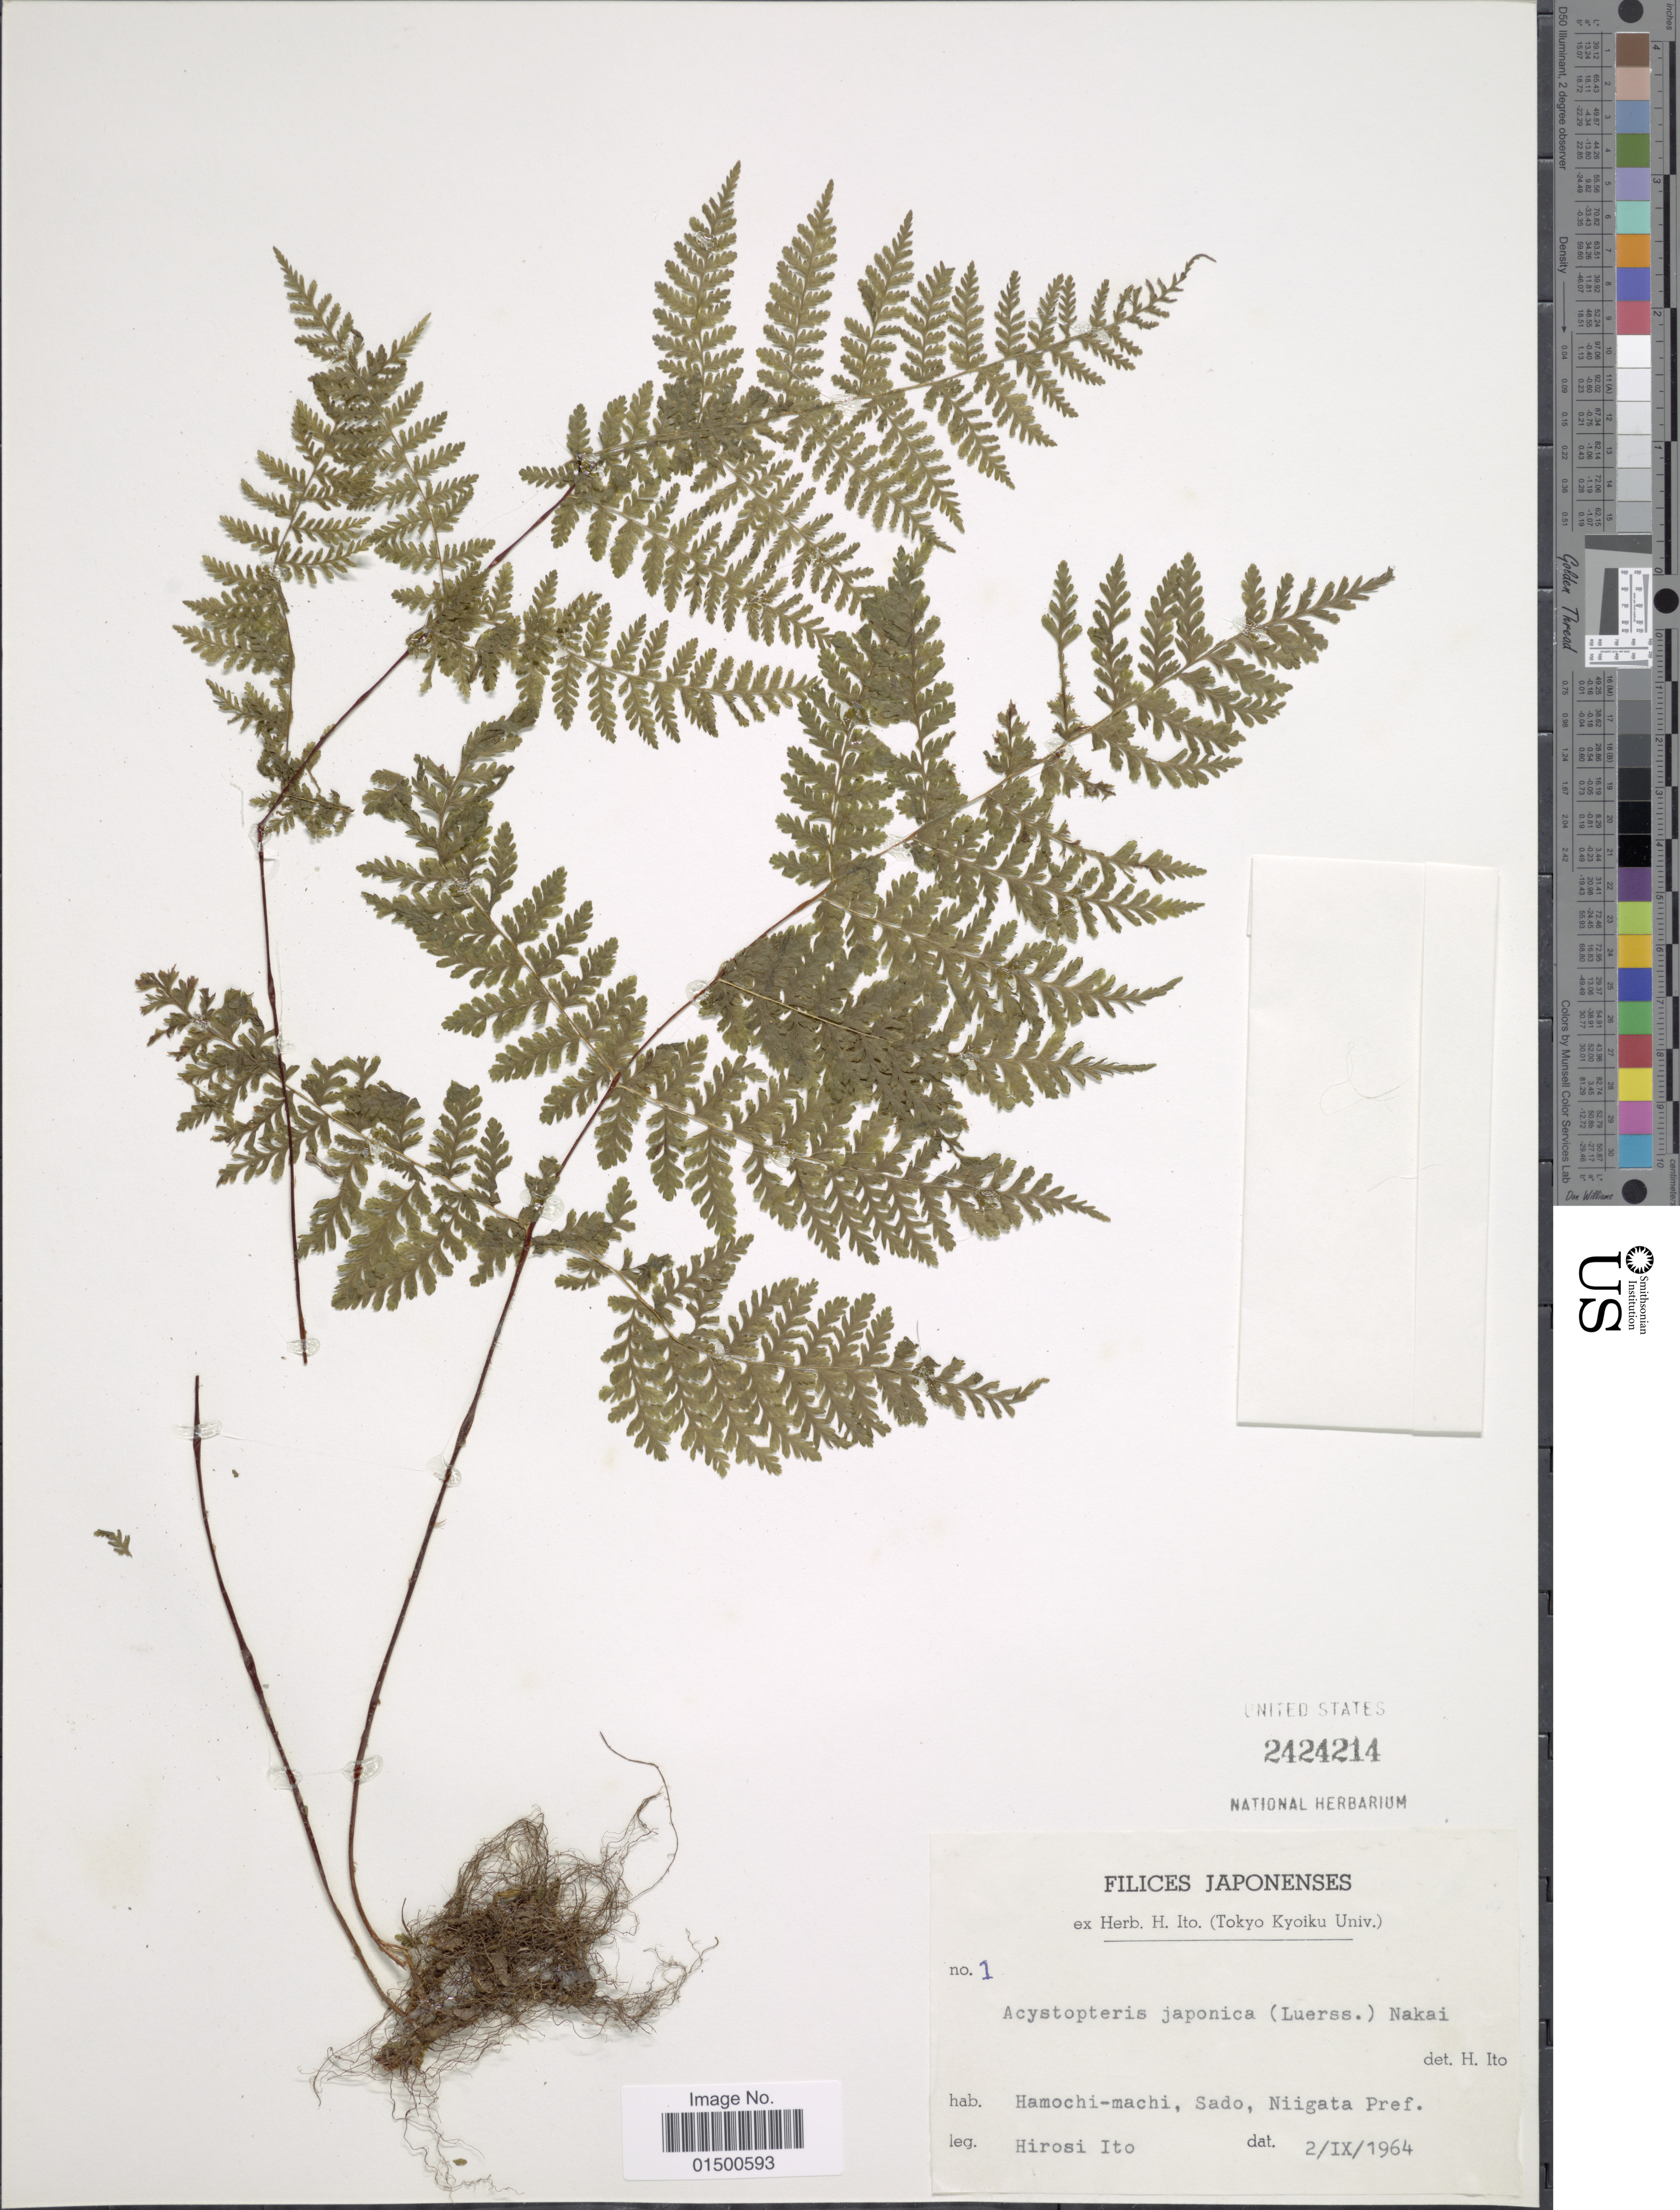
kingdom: Plantae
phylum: Tracheophyta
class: Polypodiopsida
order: Polypodiales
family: Cystopteridaceae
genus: Acystopteris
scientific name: Acystopteris japonica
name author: (Luerss.) K.M. Nakai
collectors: H. Itô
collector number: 1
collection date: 1964-09-02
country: Japan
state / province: Niigata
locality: Hamochi-machi, Sado, Nigata Pref.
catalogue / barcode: US 2424214